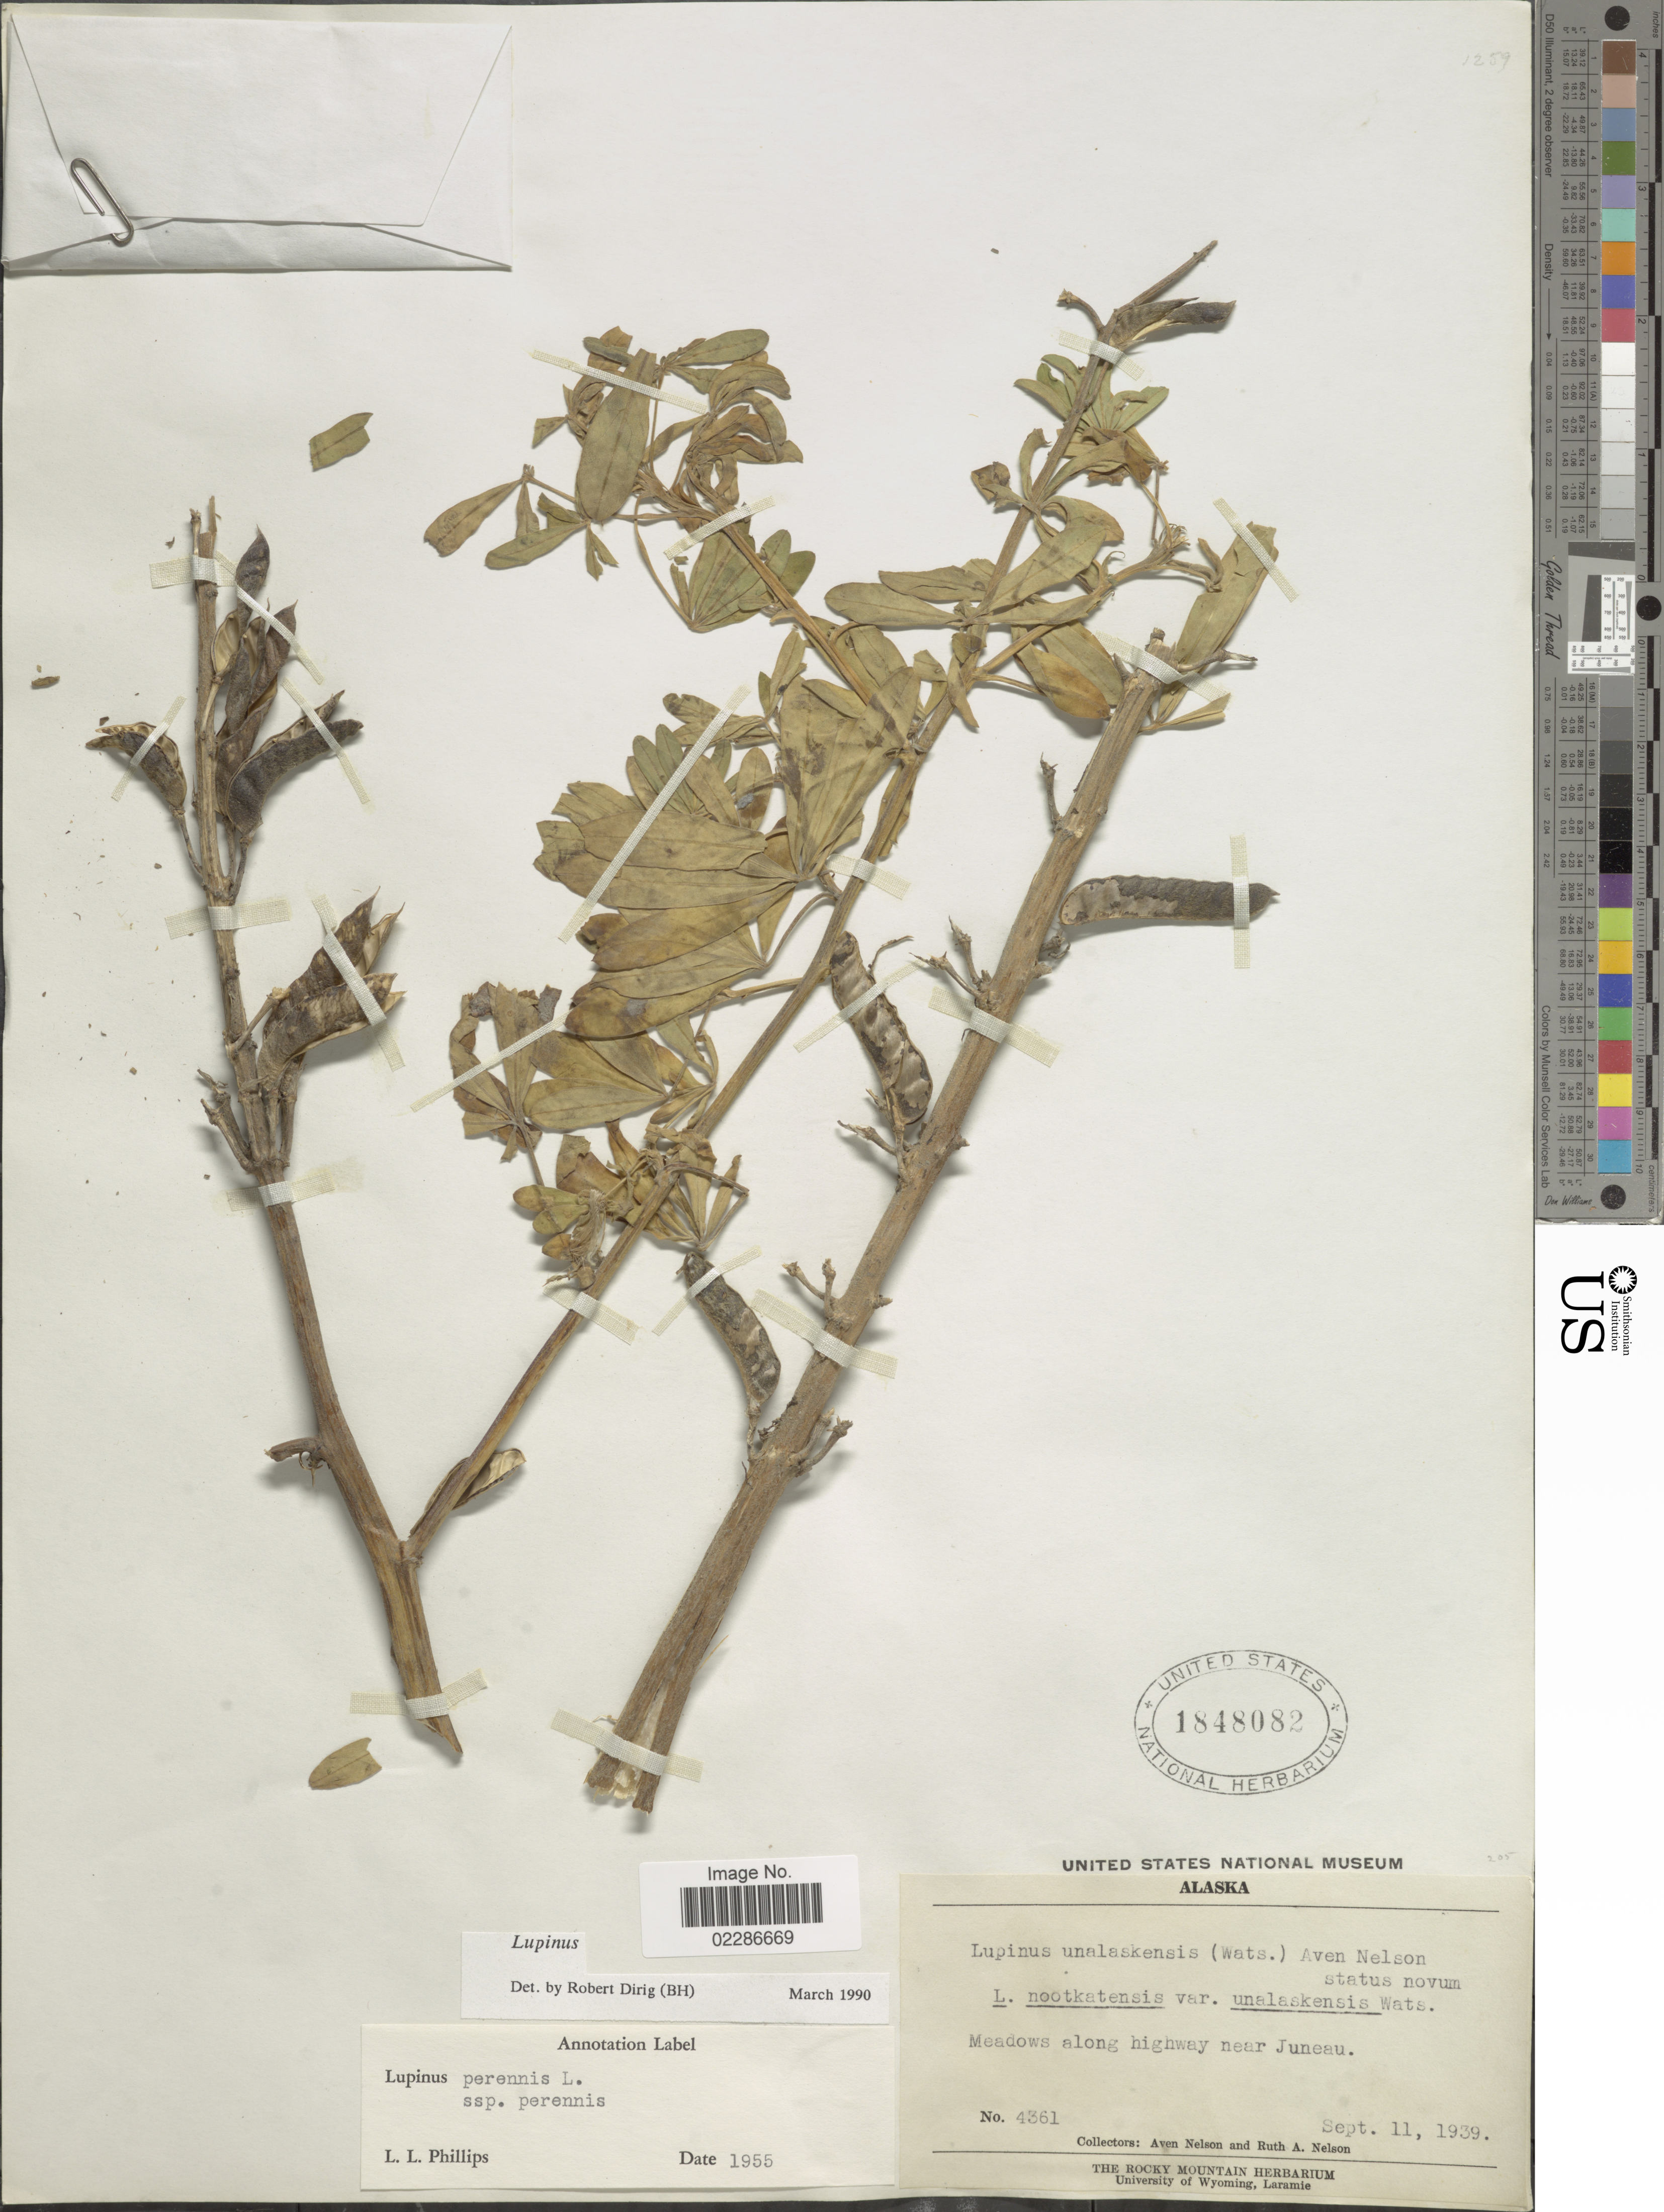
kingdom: Plantae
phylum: Tracheophyta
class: Magnoliopsida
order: Fabales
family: Fabaceae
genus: Lupinus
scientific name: Lupinus perennis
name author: L.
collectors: A. Nelson & R. A. Nelson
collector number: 4361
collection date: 1939-09-11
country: United States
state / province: Alaska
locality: Meadows along highway near Juneau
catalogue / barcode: US 1848082